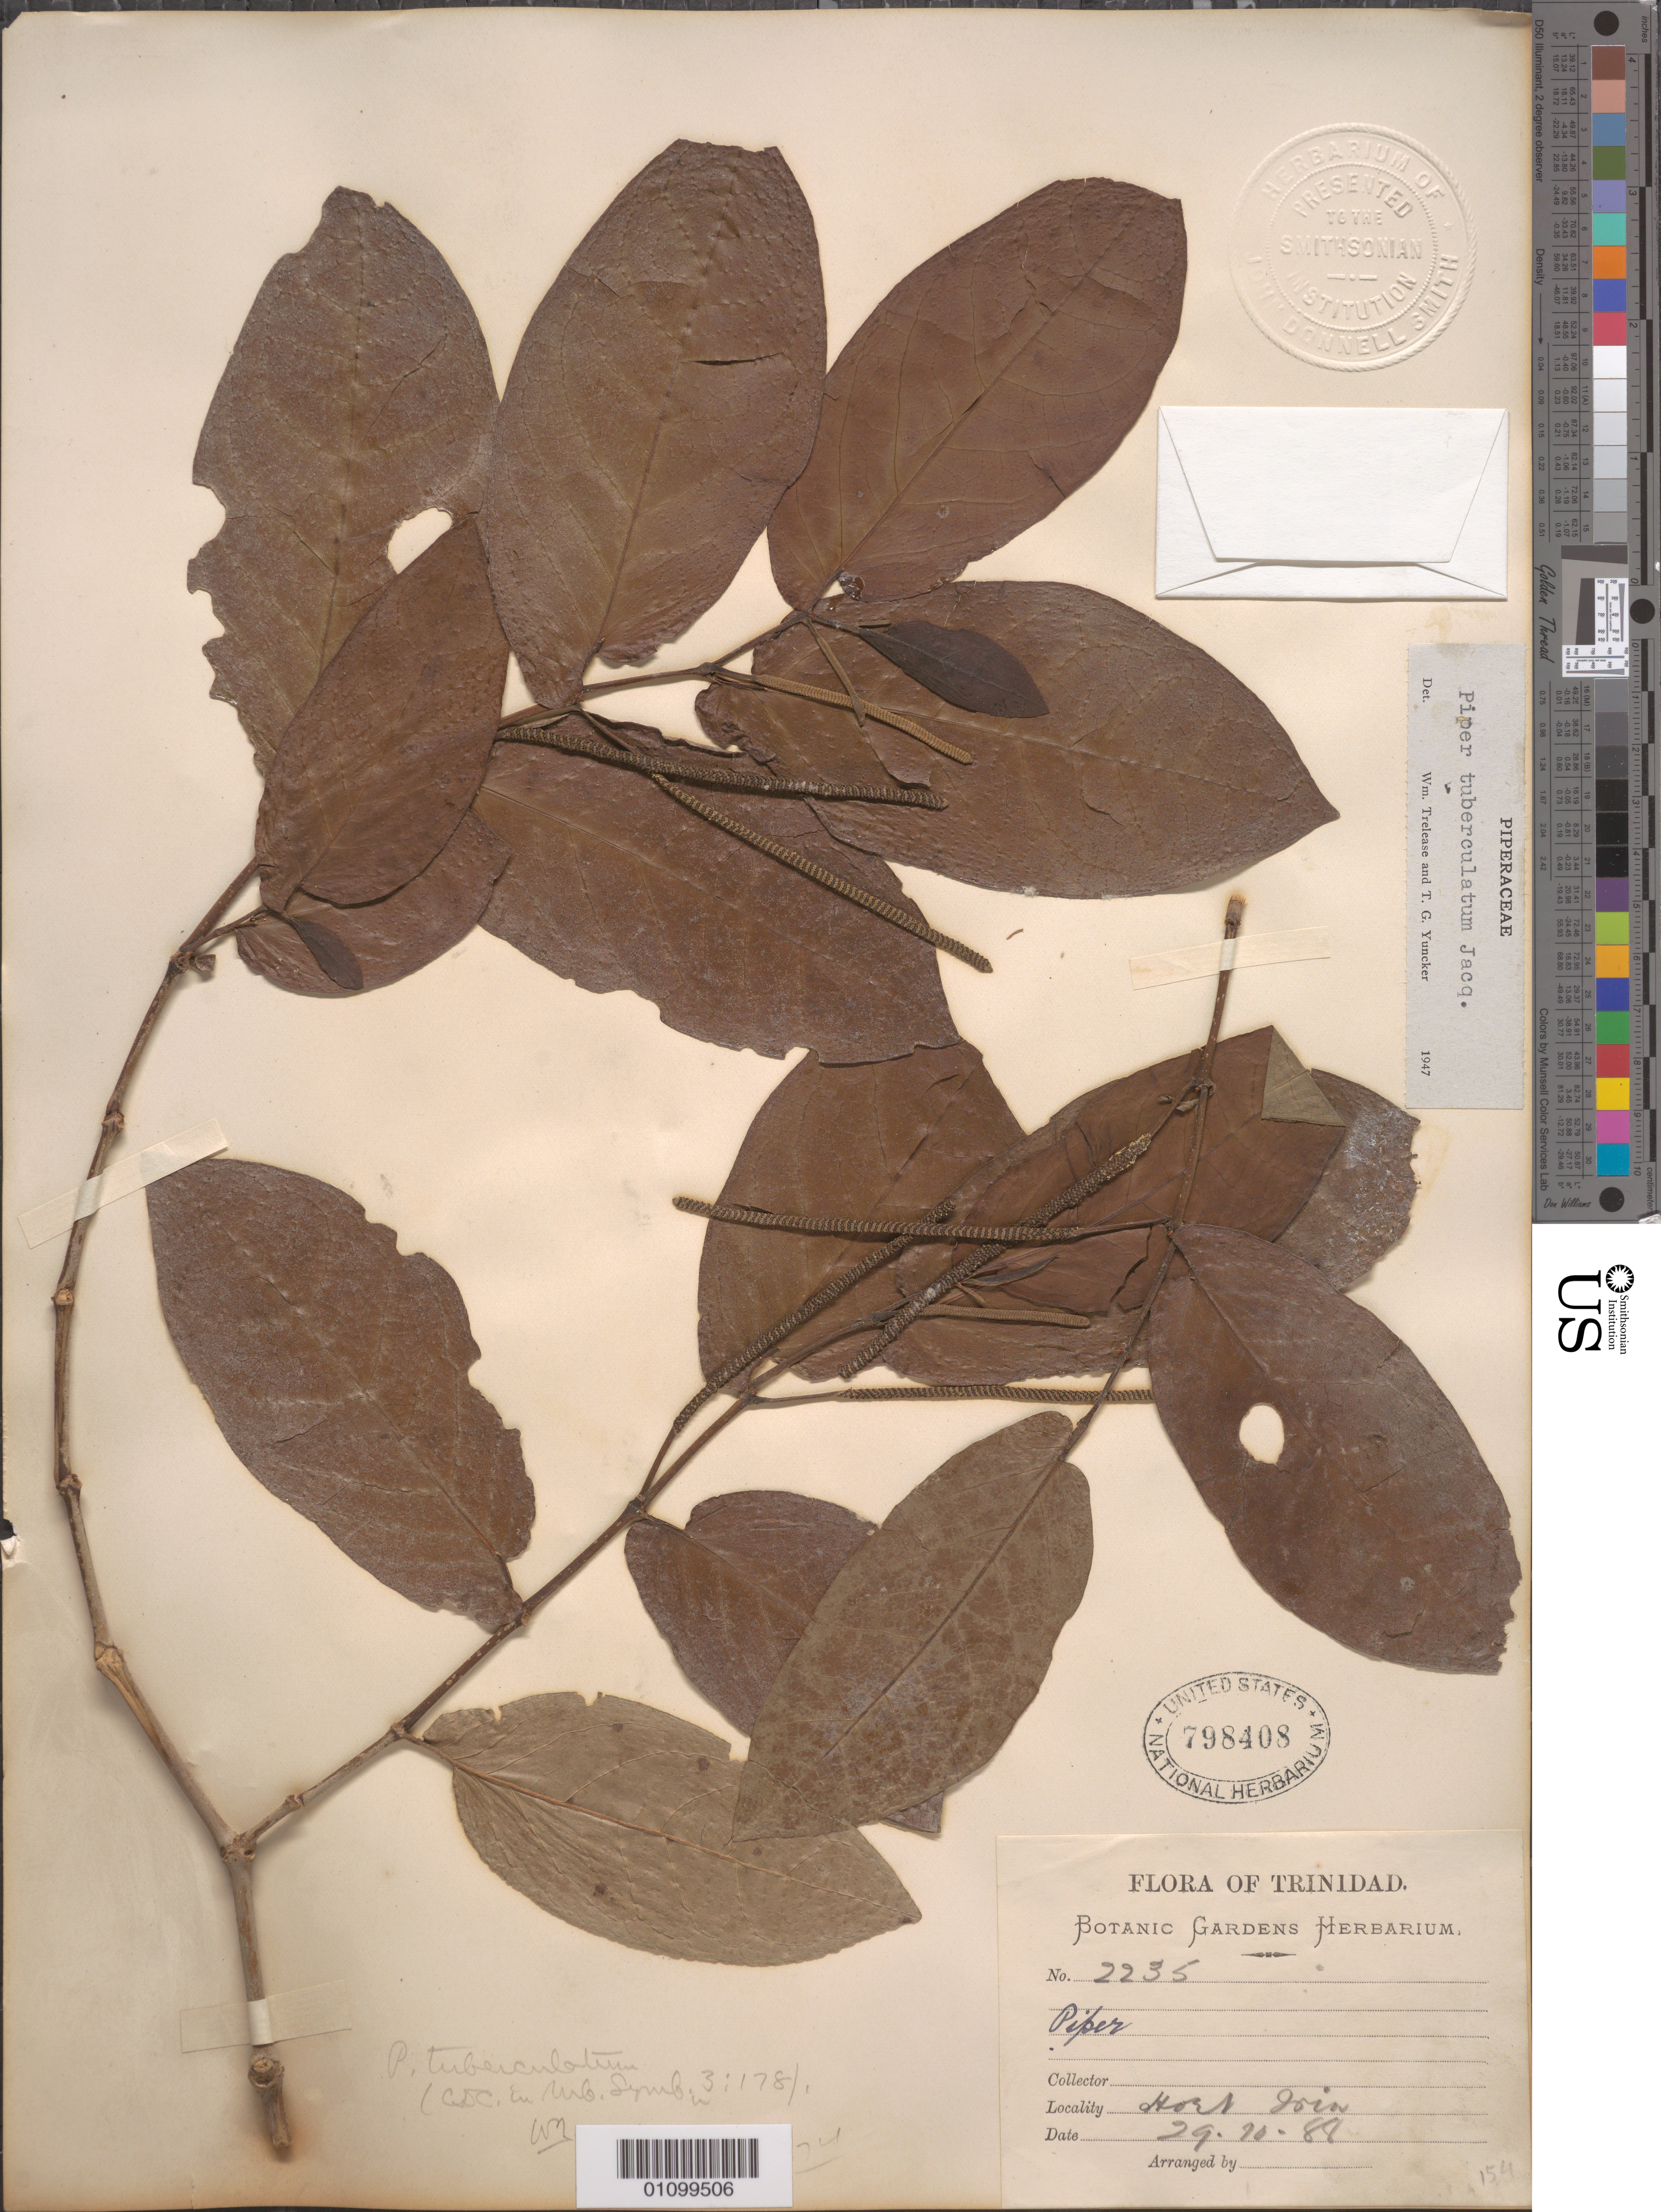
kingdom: Plantae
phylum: Tracheophyta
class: Magnoliopsida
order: Piperales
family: Piperaceae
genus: Piper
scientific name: Piper tuberculatum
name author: Jacq.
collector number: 2235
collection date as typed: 29 Oct 1888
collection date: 1888-10-29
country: Trinidad and Tobago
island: Trinidad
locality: Hort Trim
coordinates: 0 N, 0 E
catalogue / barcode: US 798408